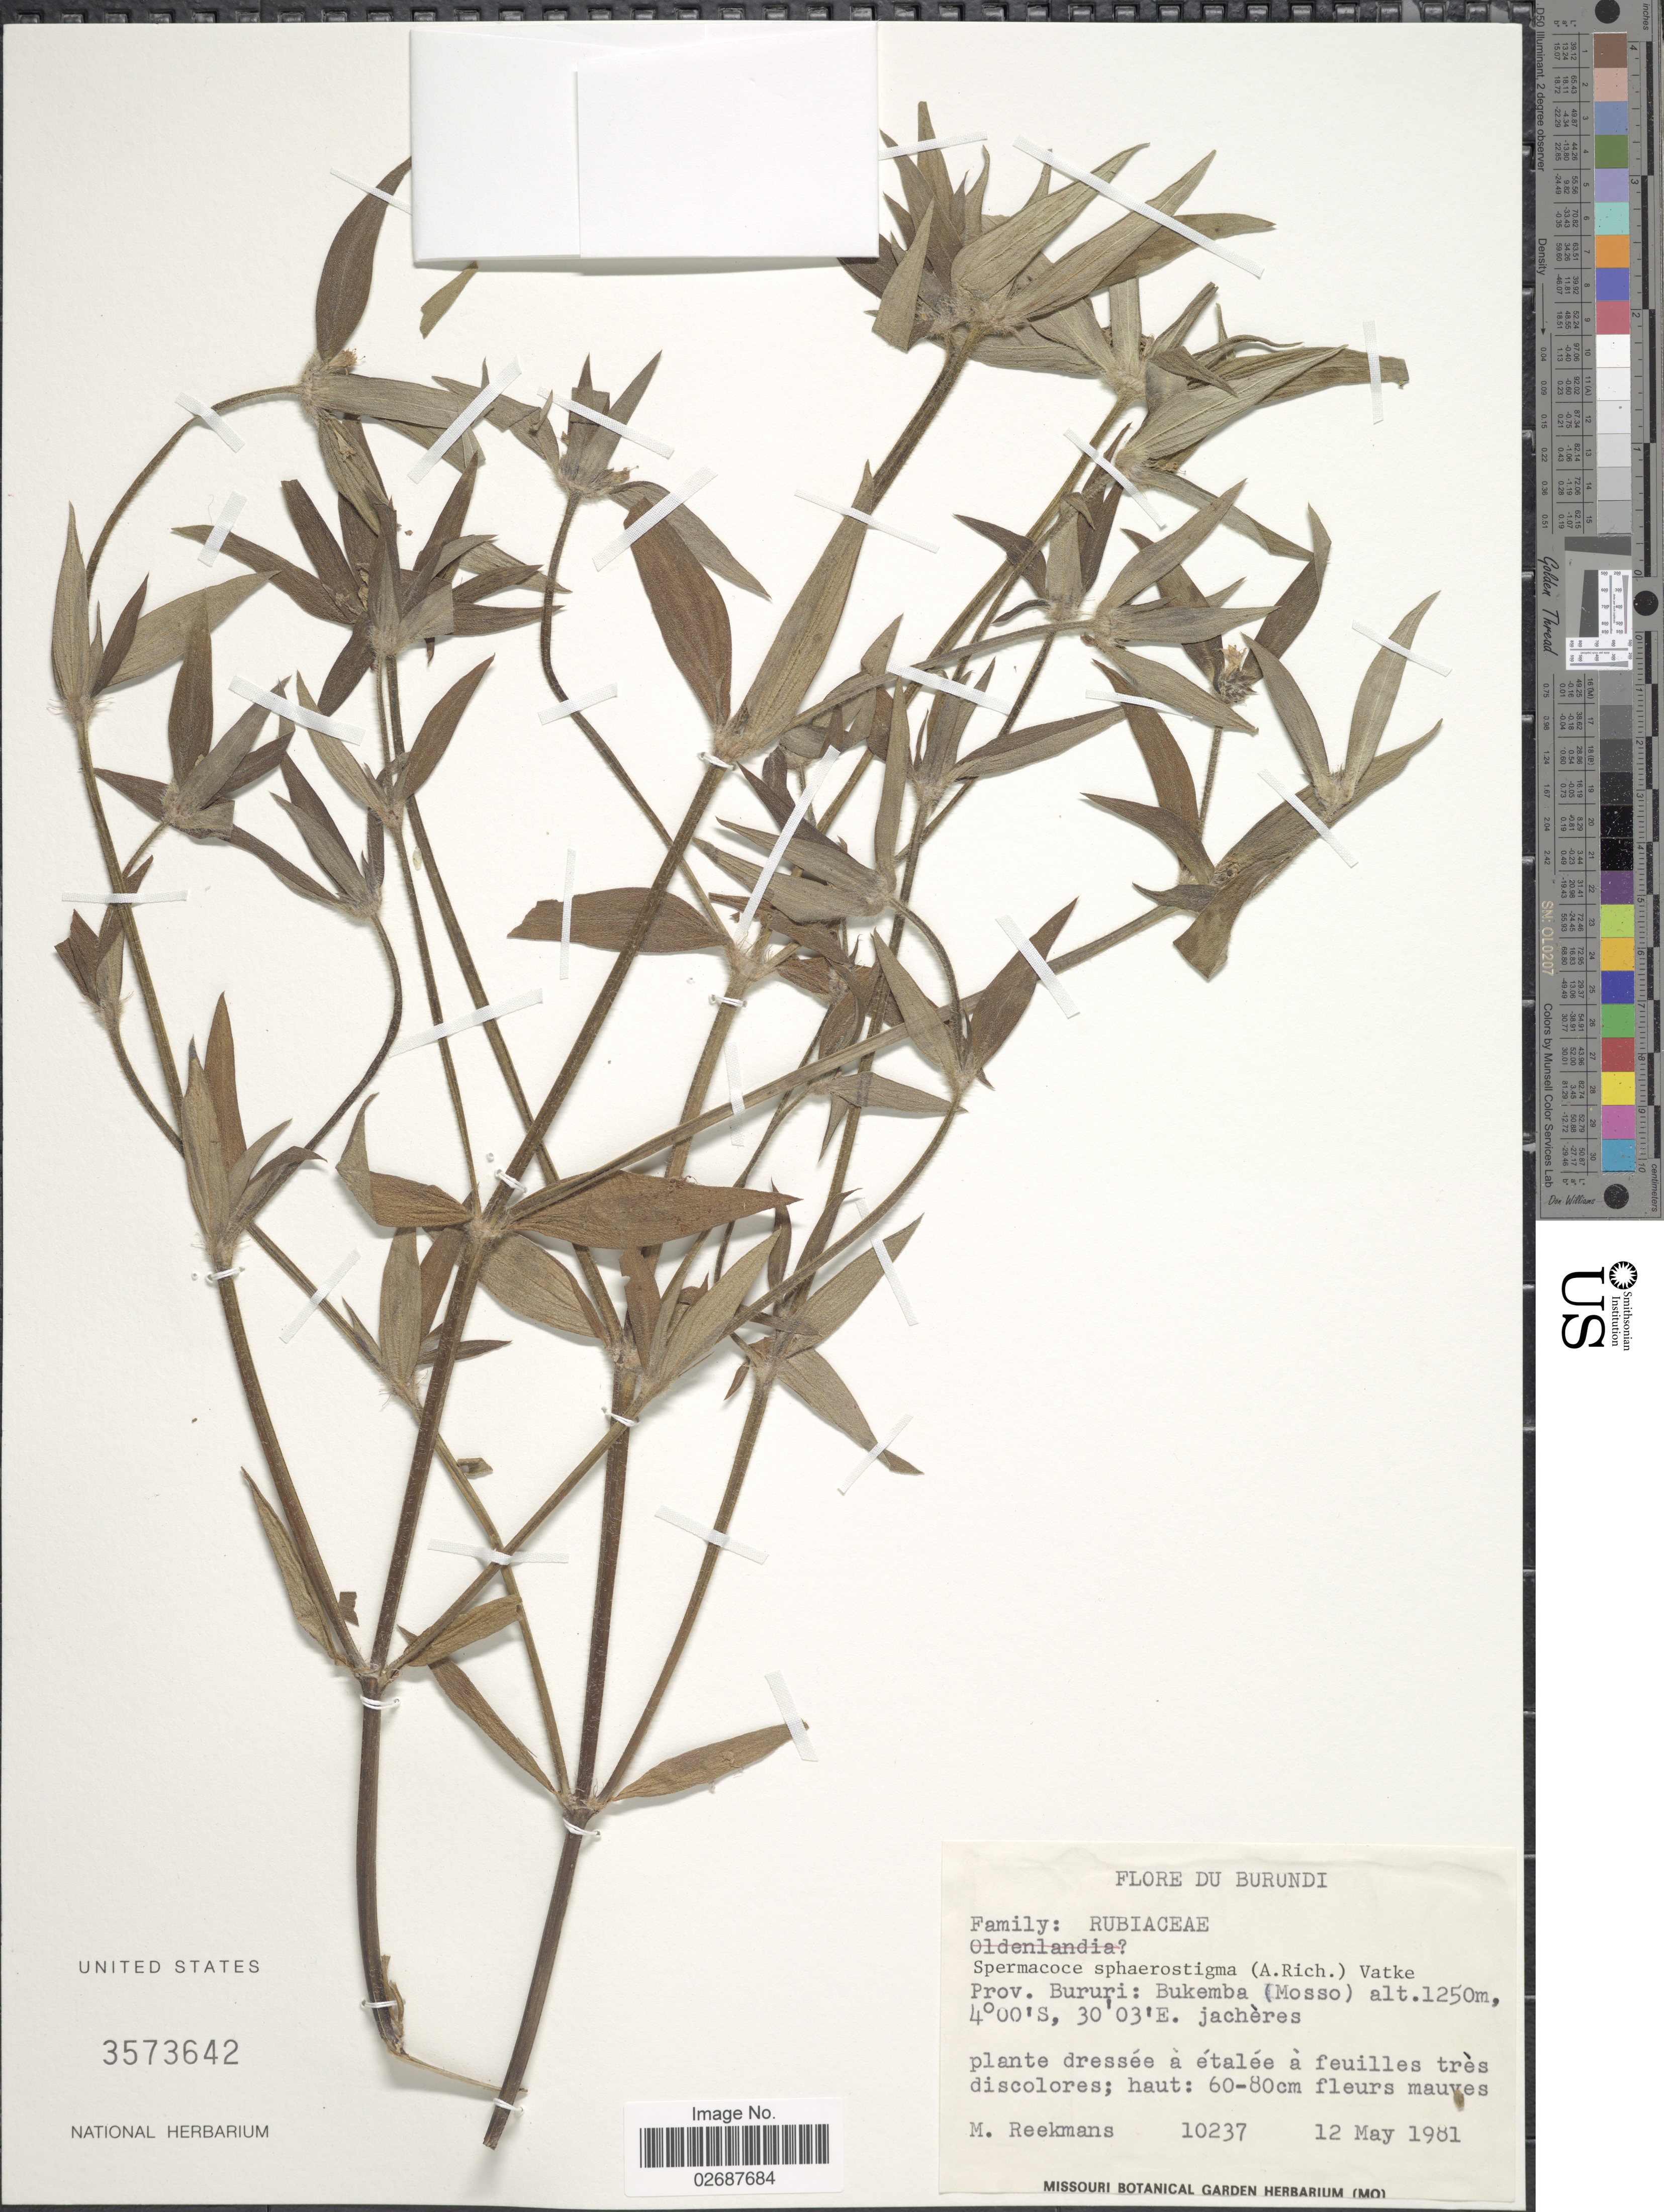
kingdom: Plantae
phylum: Tracheophyta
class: Magnoliopsida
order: Gentianales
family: Rubiaceae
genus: Spermacoce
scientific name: Spermacoce sphaerostigma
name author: (A. Rich.) Vatke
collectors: M. Reekmans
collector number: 10237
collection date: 1981-05-12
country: Burundi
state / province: Bururi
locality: Bukemba (Mosso), jacheres.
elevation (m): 1250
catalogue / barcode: US 3573642